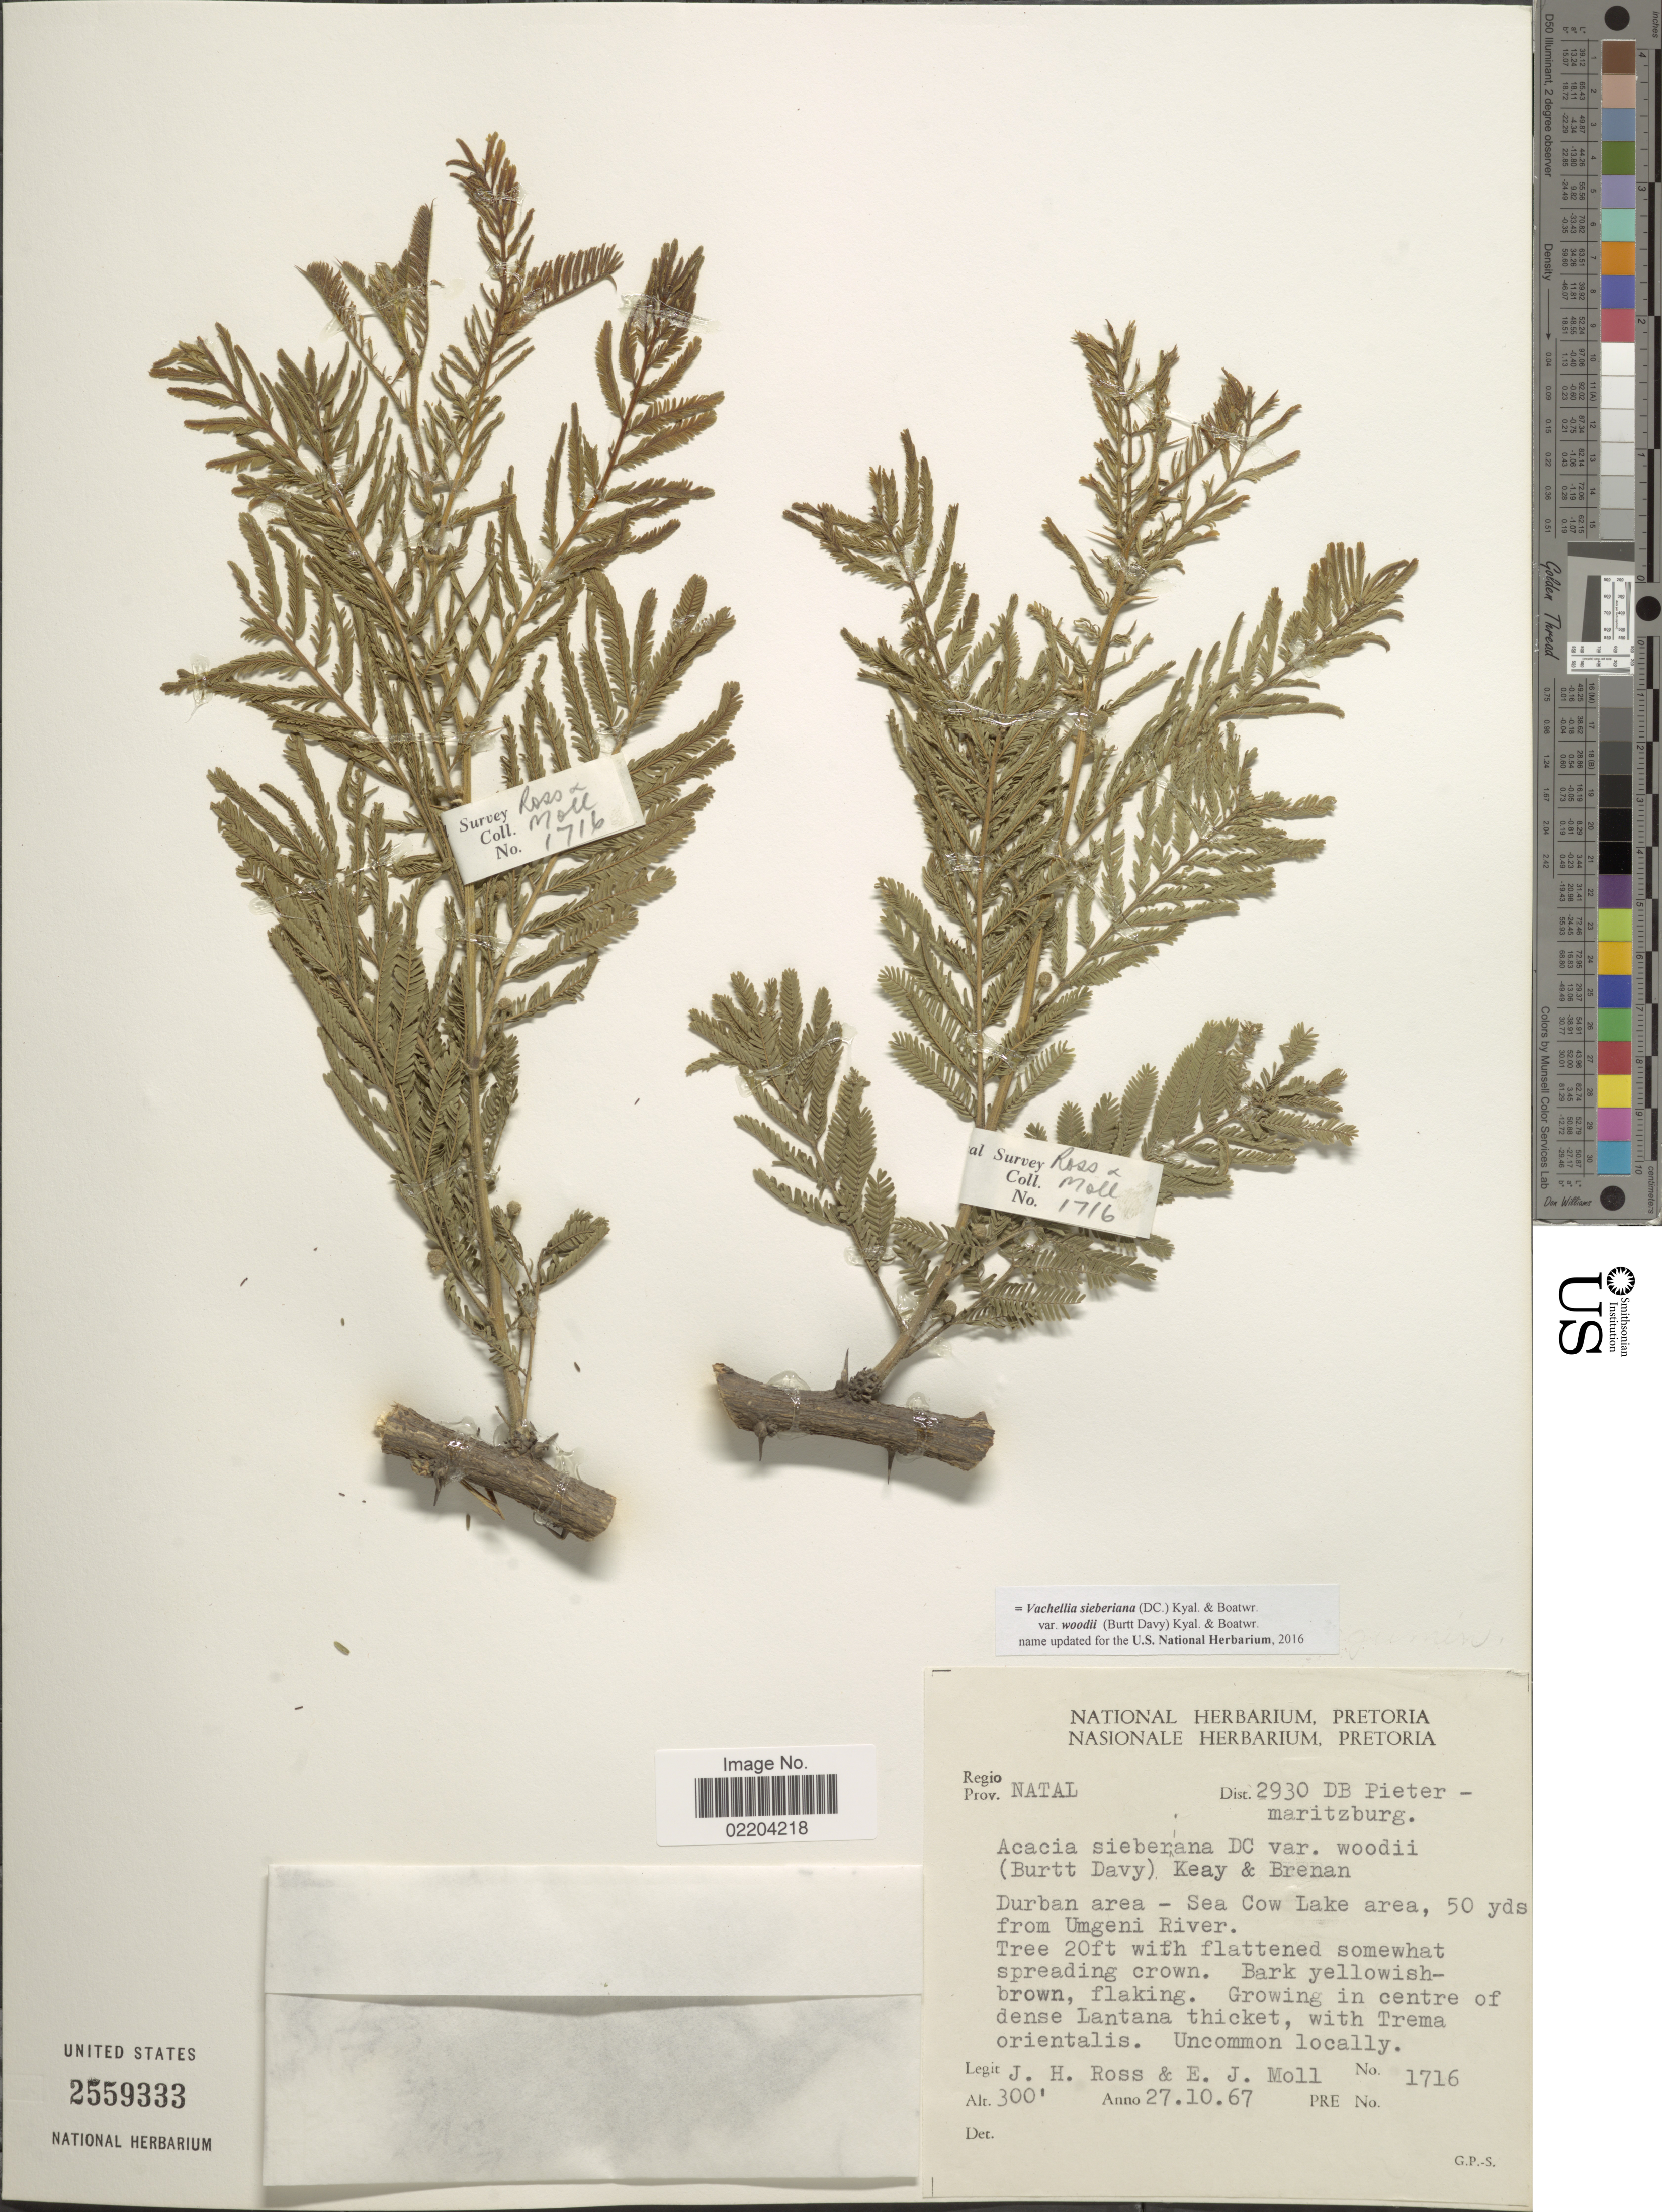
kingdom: Plantae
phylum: Tracheophyta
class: Magnoliopsida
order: Fabales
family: Fabaceae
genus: Vachellia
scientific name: Vachellia sieberiana var. woodii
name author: (Burtt Davy) Kyal. & Boatwr.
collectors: J. H. Ross & E. J. Moll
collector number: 1716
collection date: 1967-10-27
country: South Africa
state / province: KwaZulu-Natal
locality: Regio Prov. Natal. Dist 2930 CB Pietermaritzburg, Durban area - Sea Cow Lake are a, 50yds from Ugeni River.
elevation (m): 91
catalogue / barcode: US 2559333